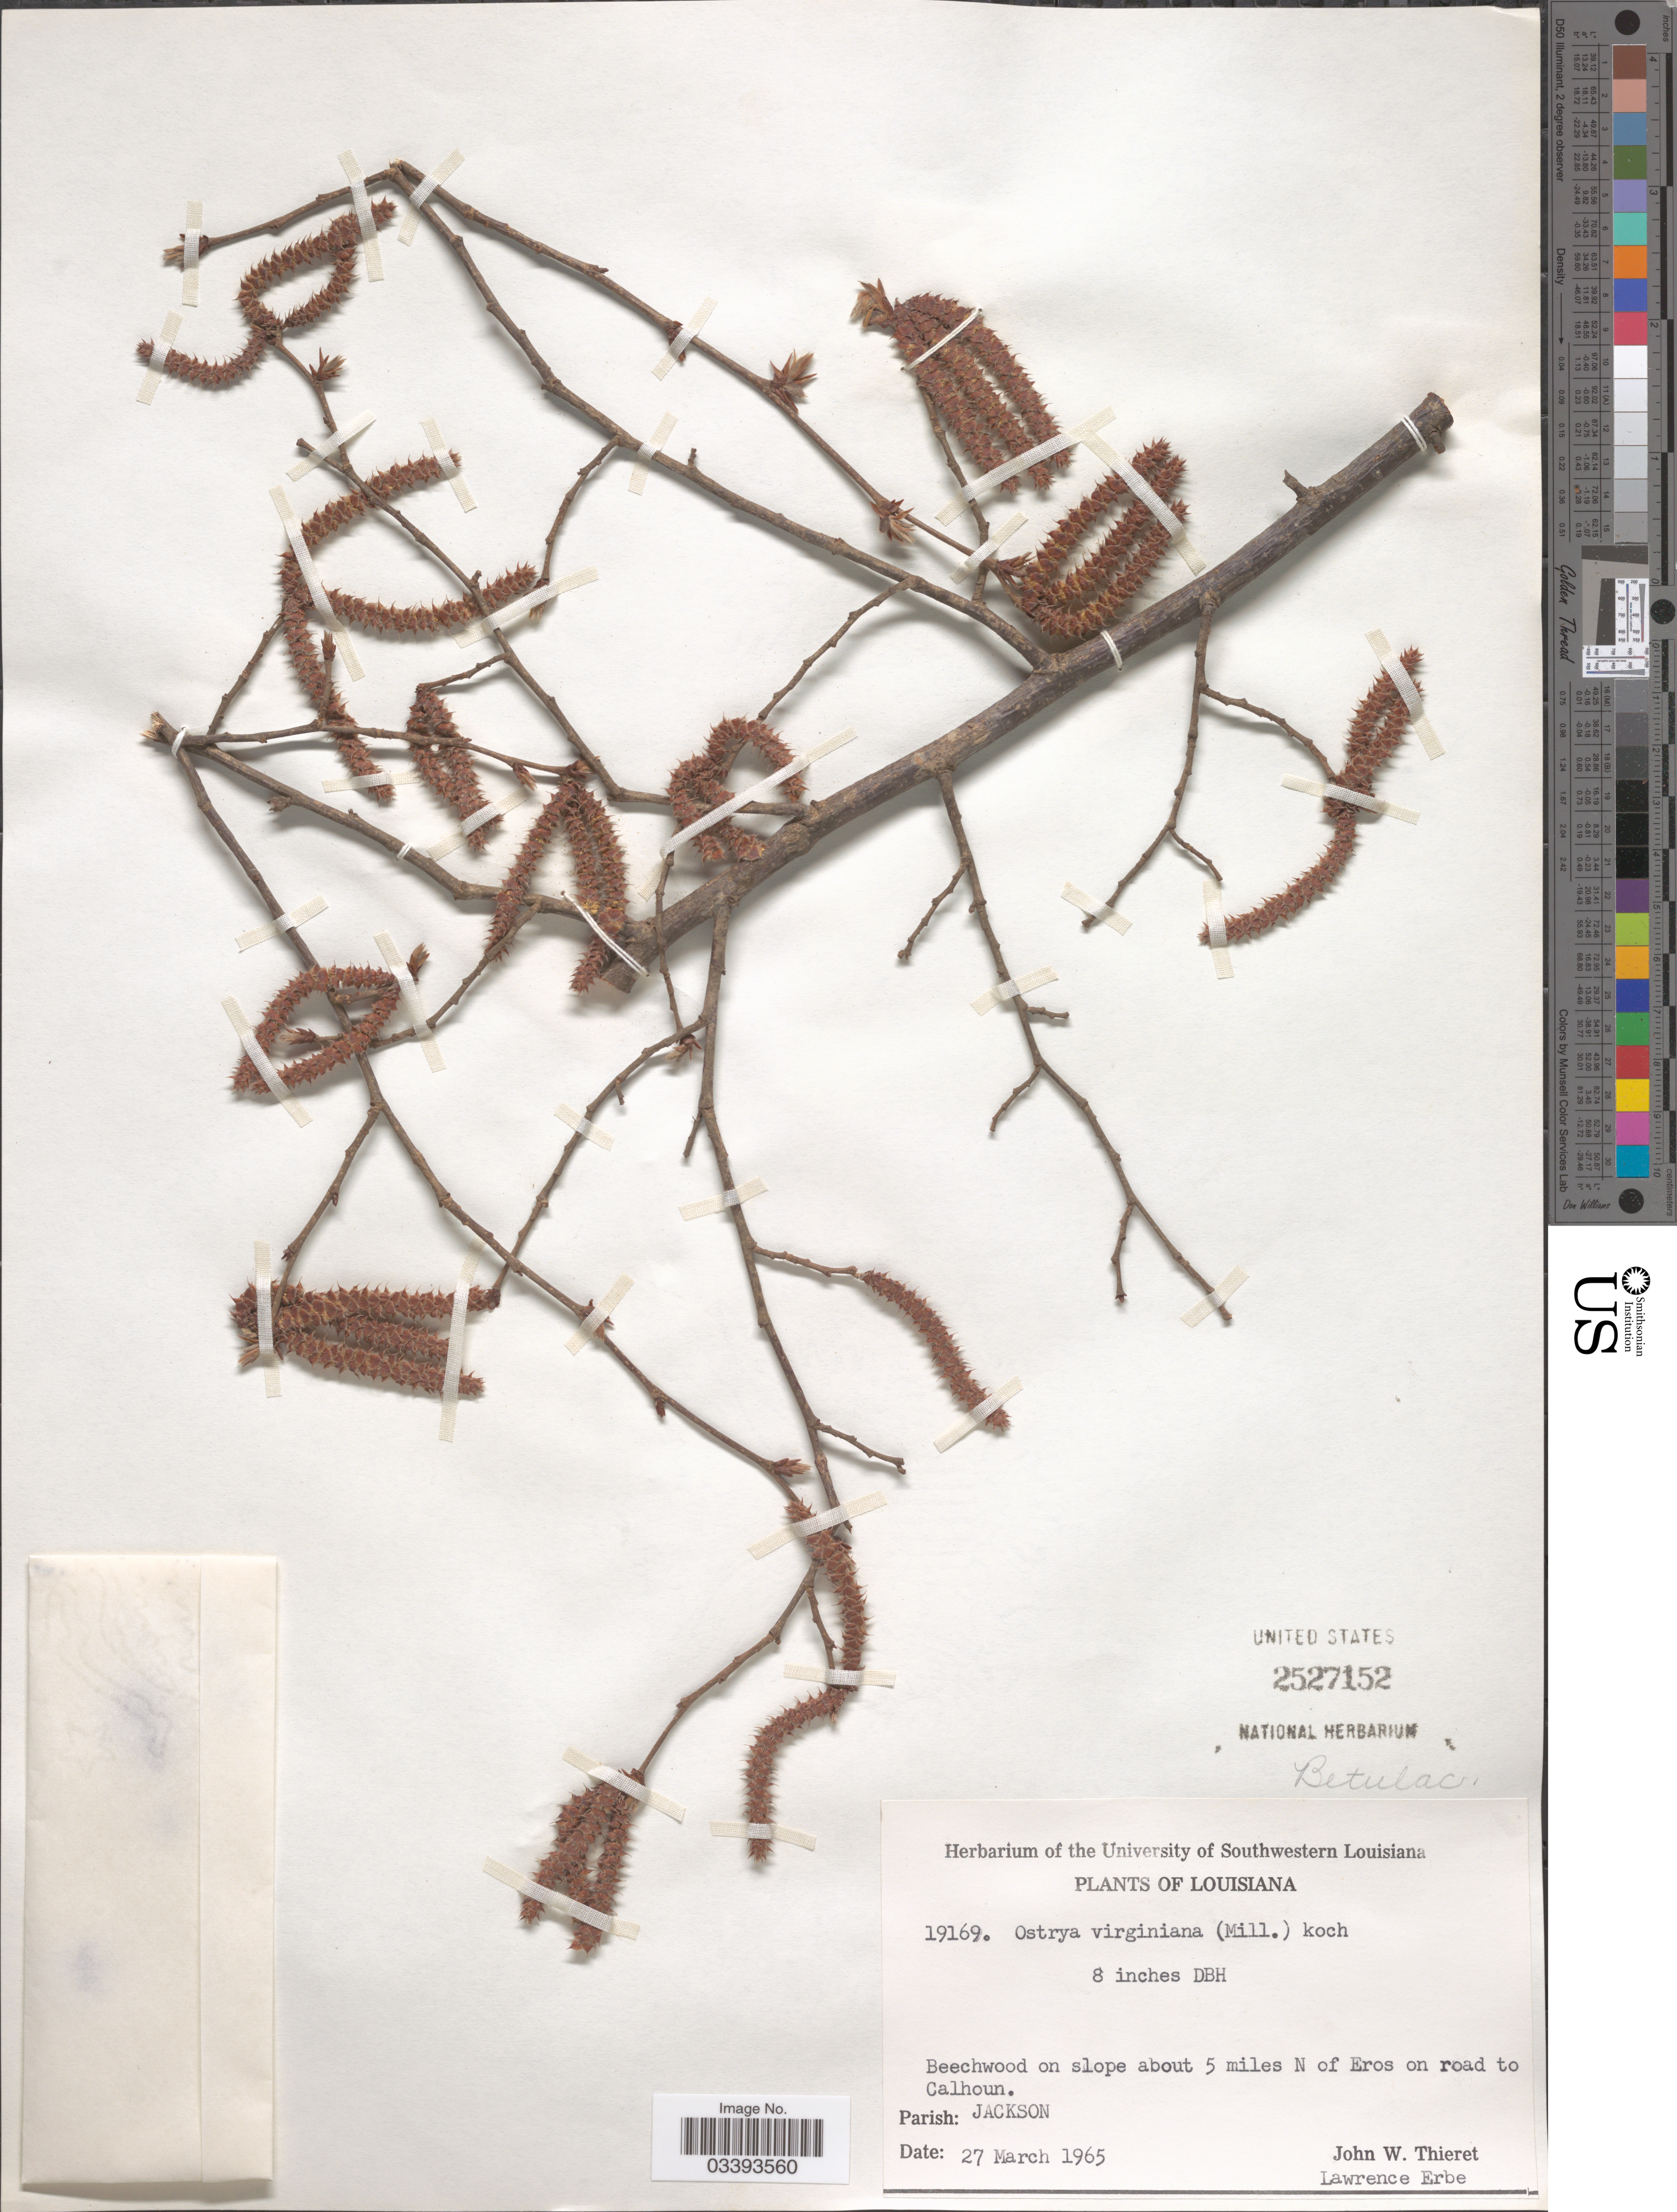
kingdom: Plantae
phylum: Tracheophyta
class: Magnoliopsida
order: Fagales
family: Betulaceae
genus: Ostrya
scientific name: Ostrya virginiana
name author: (Mill.) K. Koch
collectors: J. W. Thieret & L. Erbe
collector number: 19169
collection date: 1965-03-27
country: United States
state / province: Louisiana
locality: Beechwood on slope about 5 miles N of Eros on road to Calhoun. Parish: Jackson.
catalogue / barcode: US 2527152